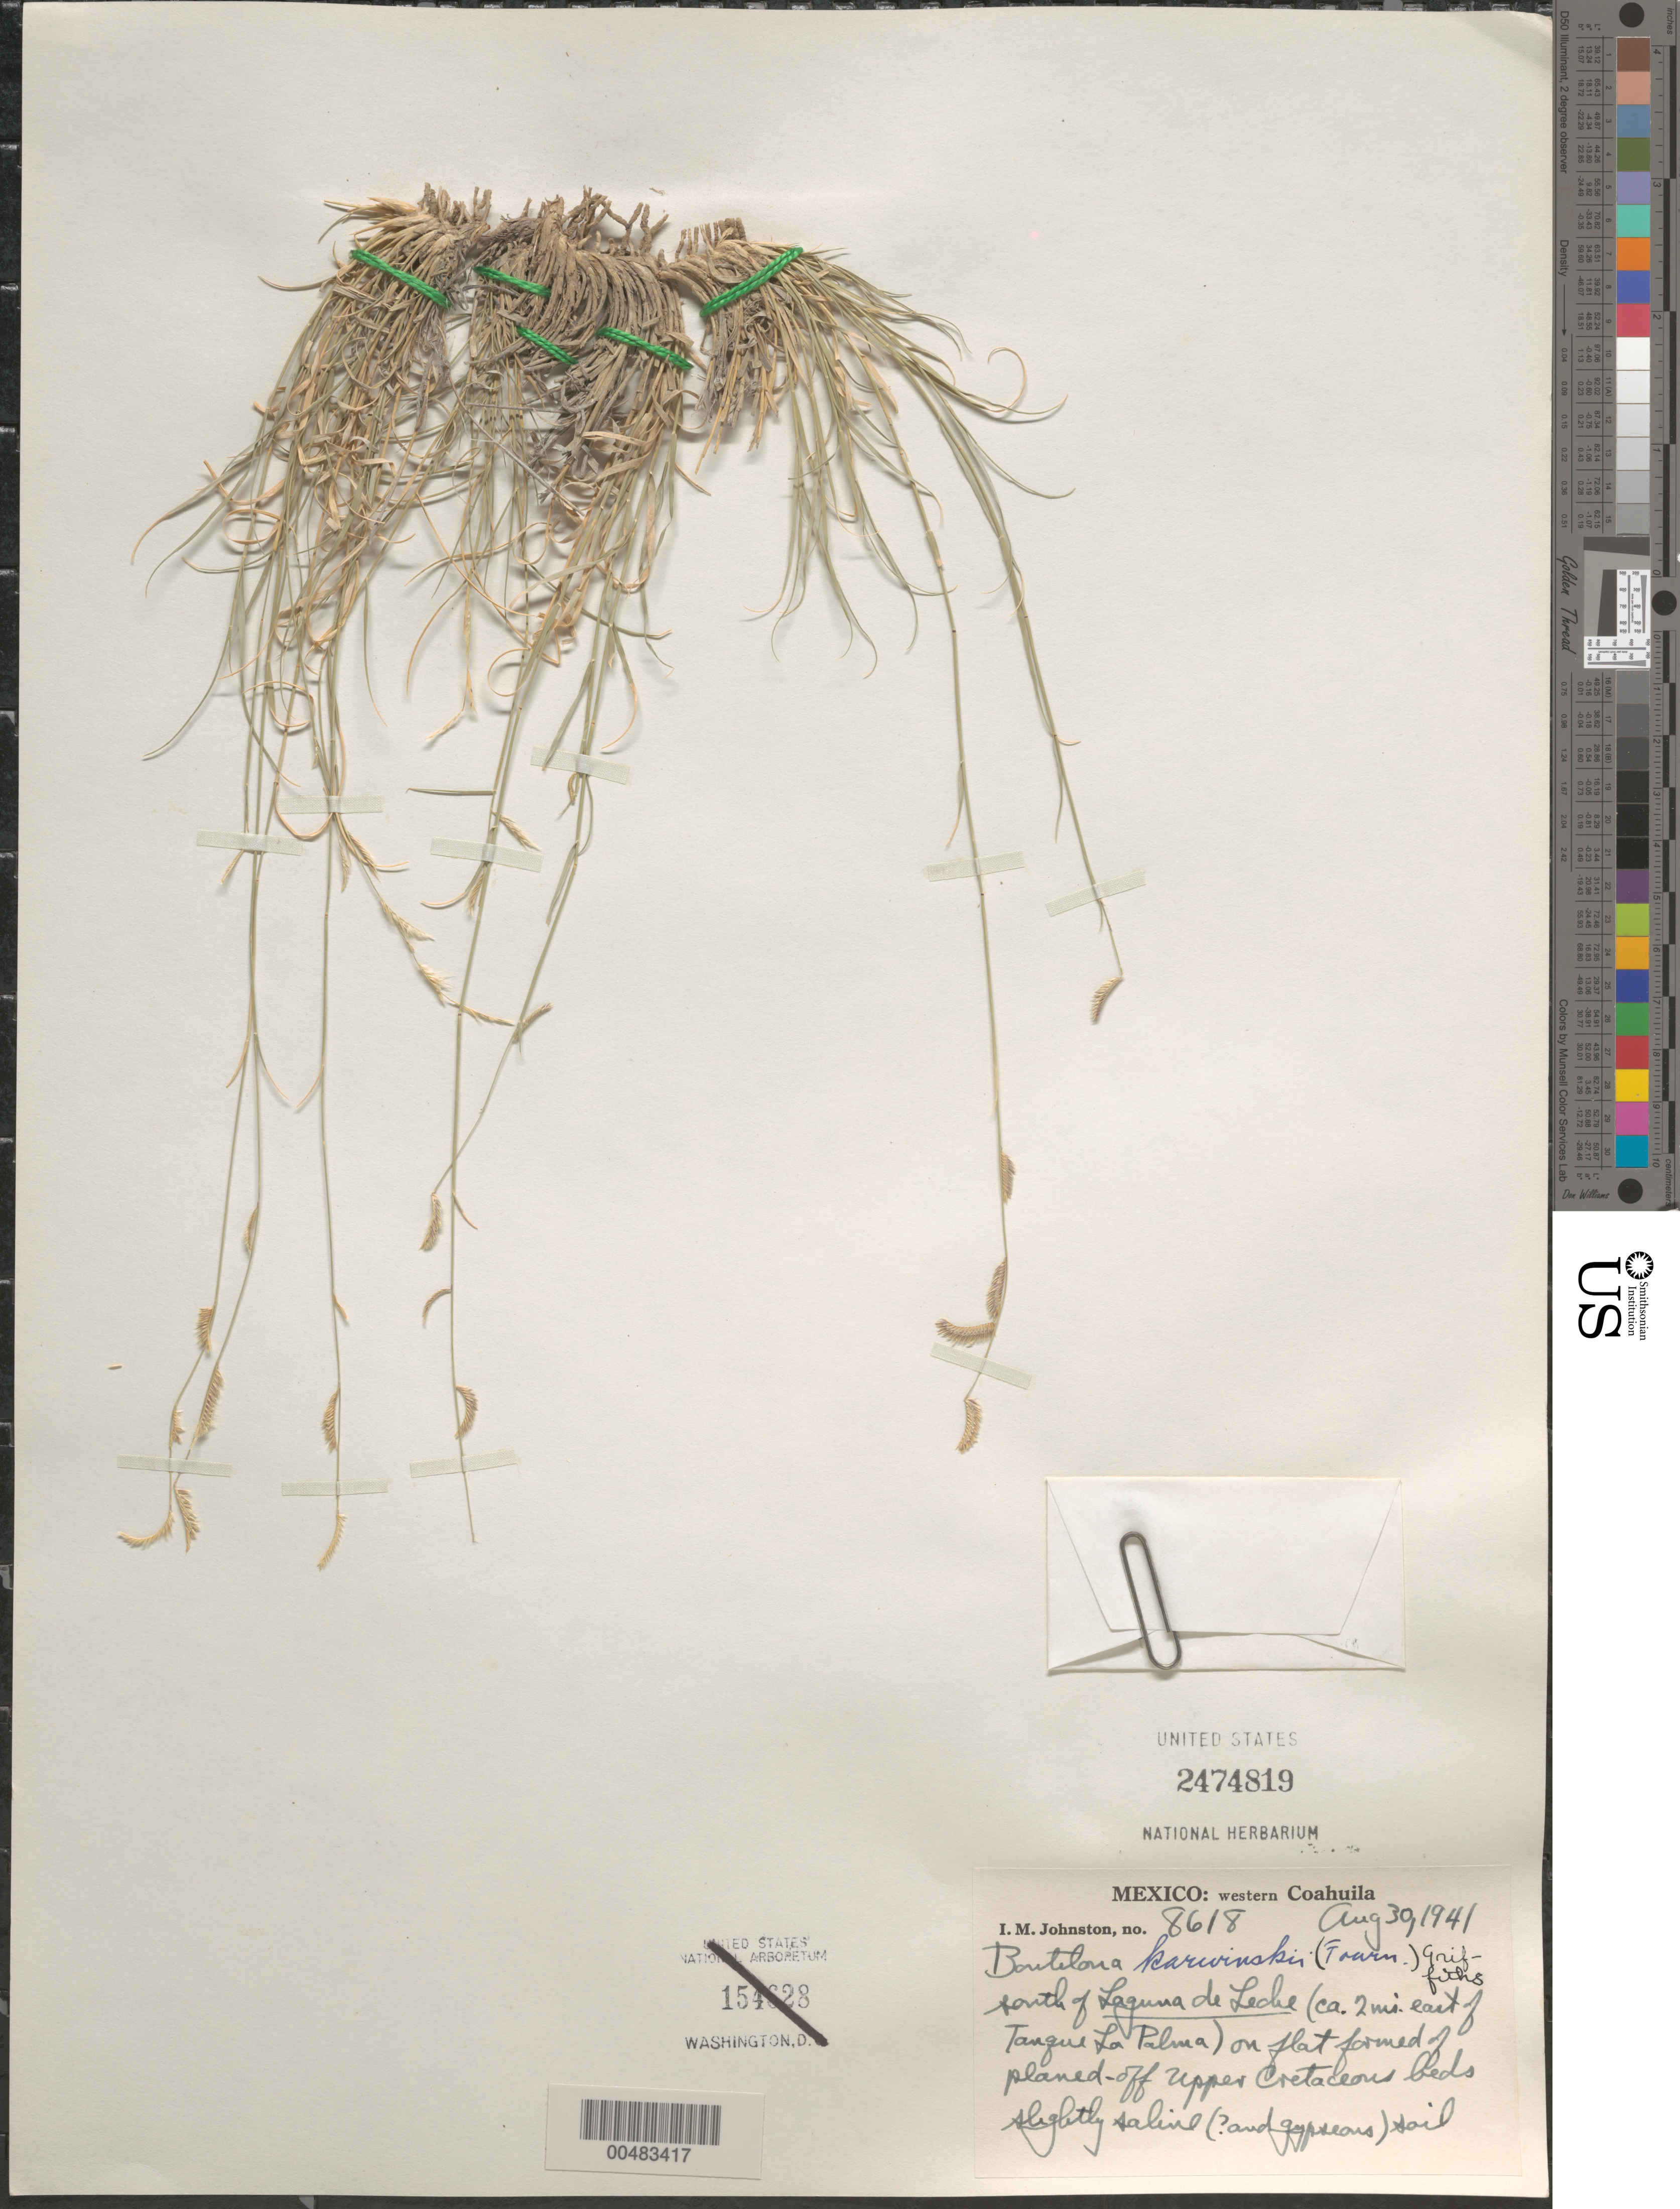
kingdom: Plantae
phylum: Tracheophyta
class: Liliopsida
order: Poales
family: Poaceae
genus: Bouteloua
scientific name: Bouteloua karwinskii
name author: (E. Fourn.) Griffiths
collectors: I.M. Johnston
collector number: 8618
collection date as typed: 30 Aug 1941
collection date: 1941-08-30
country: Mexico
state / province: Coahuila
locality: Western Coahuila, S of Laguna de Leche (about 2 mi W of Tanque La Palma)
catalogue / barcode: US 2474819